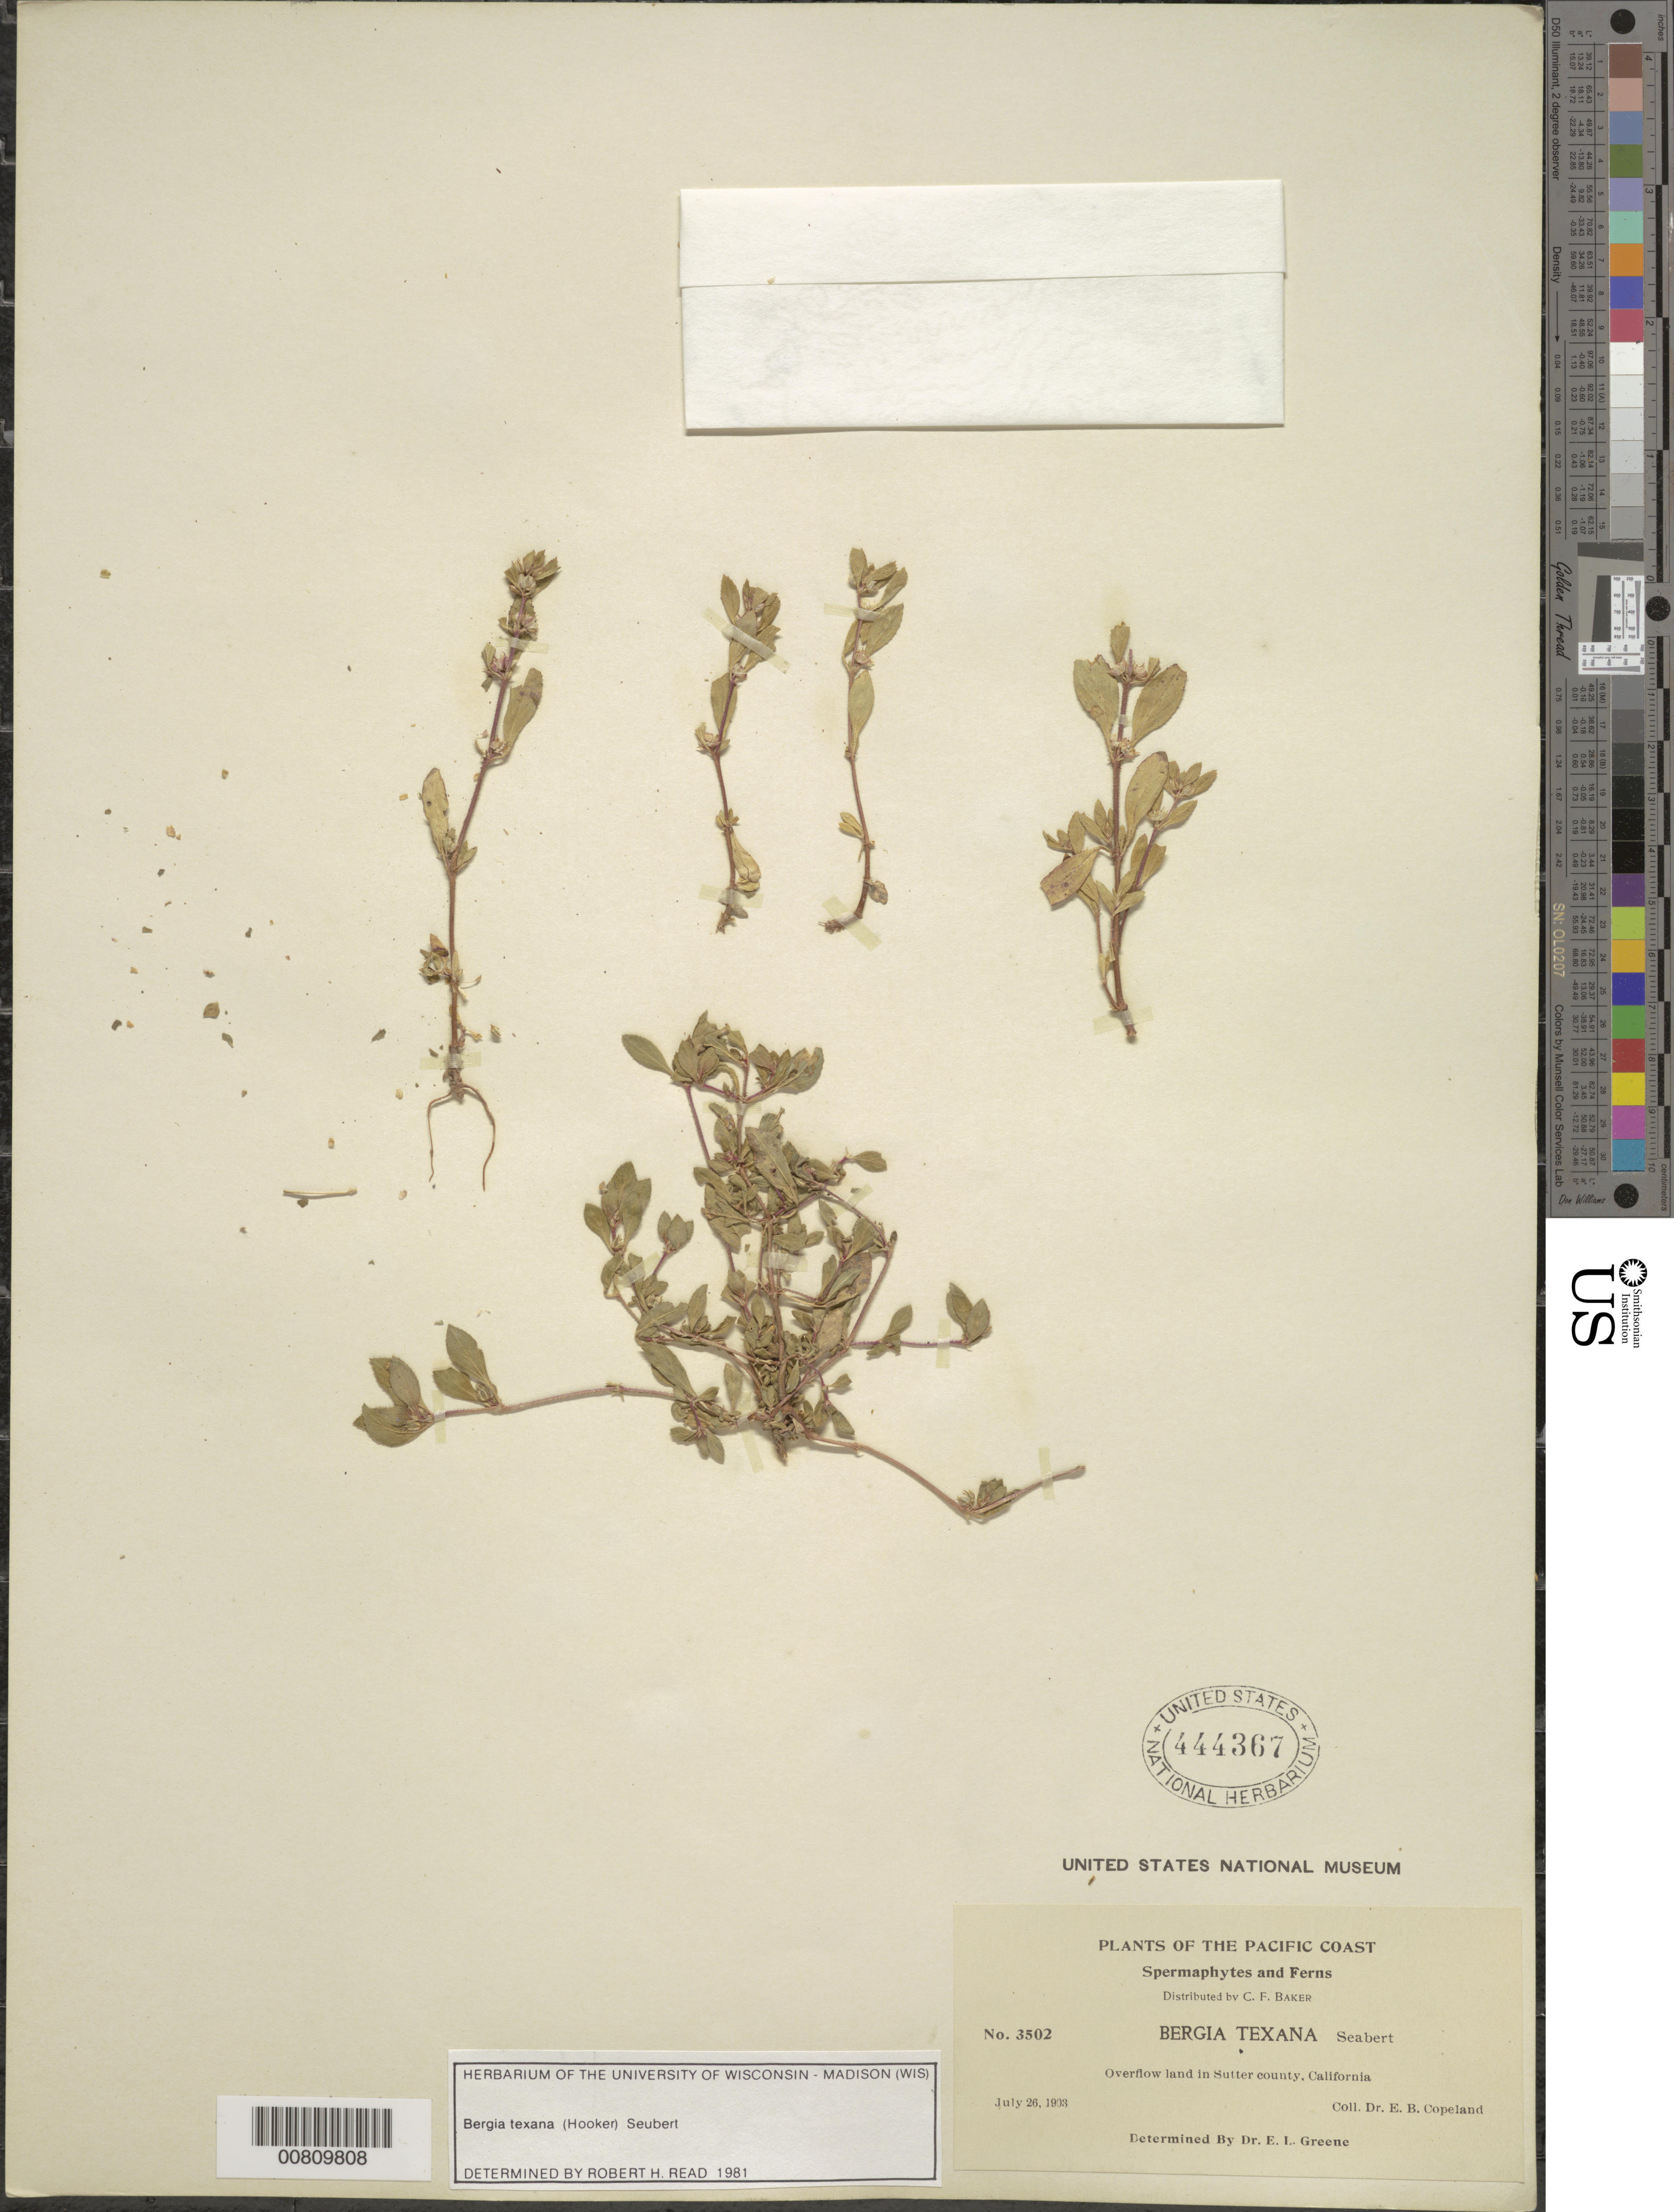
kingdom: Plantae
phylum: Tracheophyta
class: Magnoliopsida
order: Malpighiales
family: Elatinaceae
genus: Bergia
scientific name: Bergia texana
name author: (Hook.) Seub.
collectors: E. B. Copeland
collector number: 3502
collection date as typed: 26 Jul 1903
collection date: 1903-07-26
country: United States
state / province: California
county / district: Sutter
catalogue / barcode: US 444367